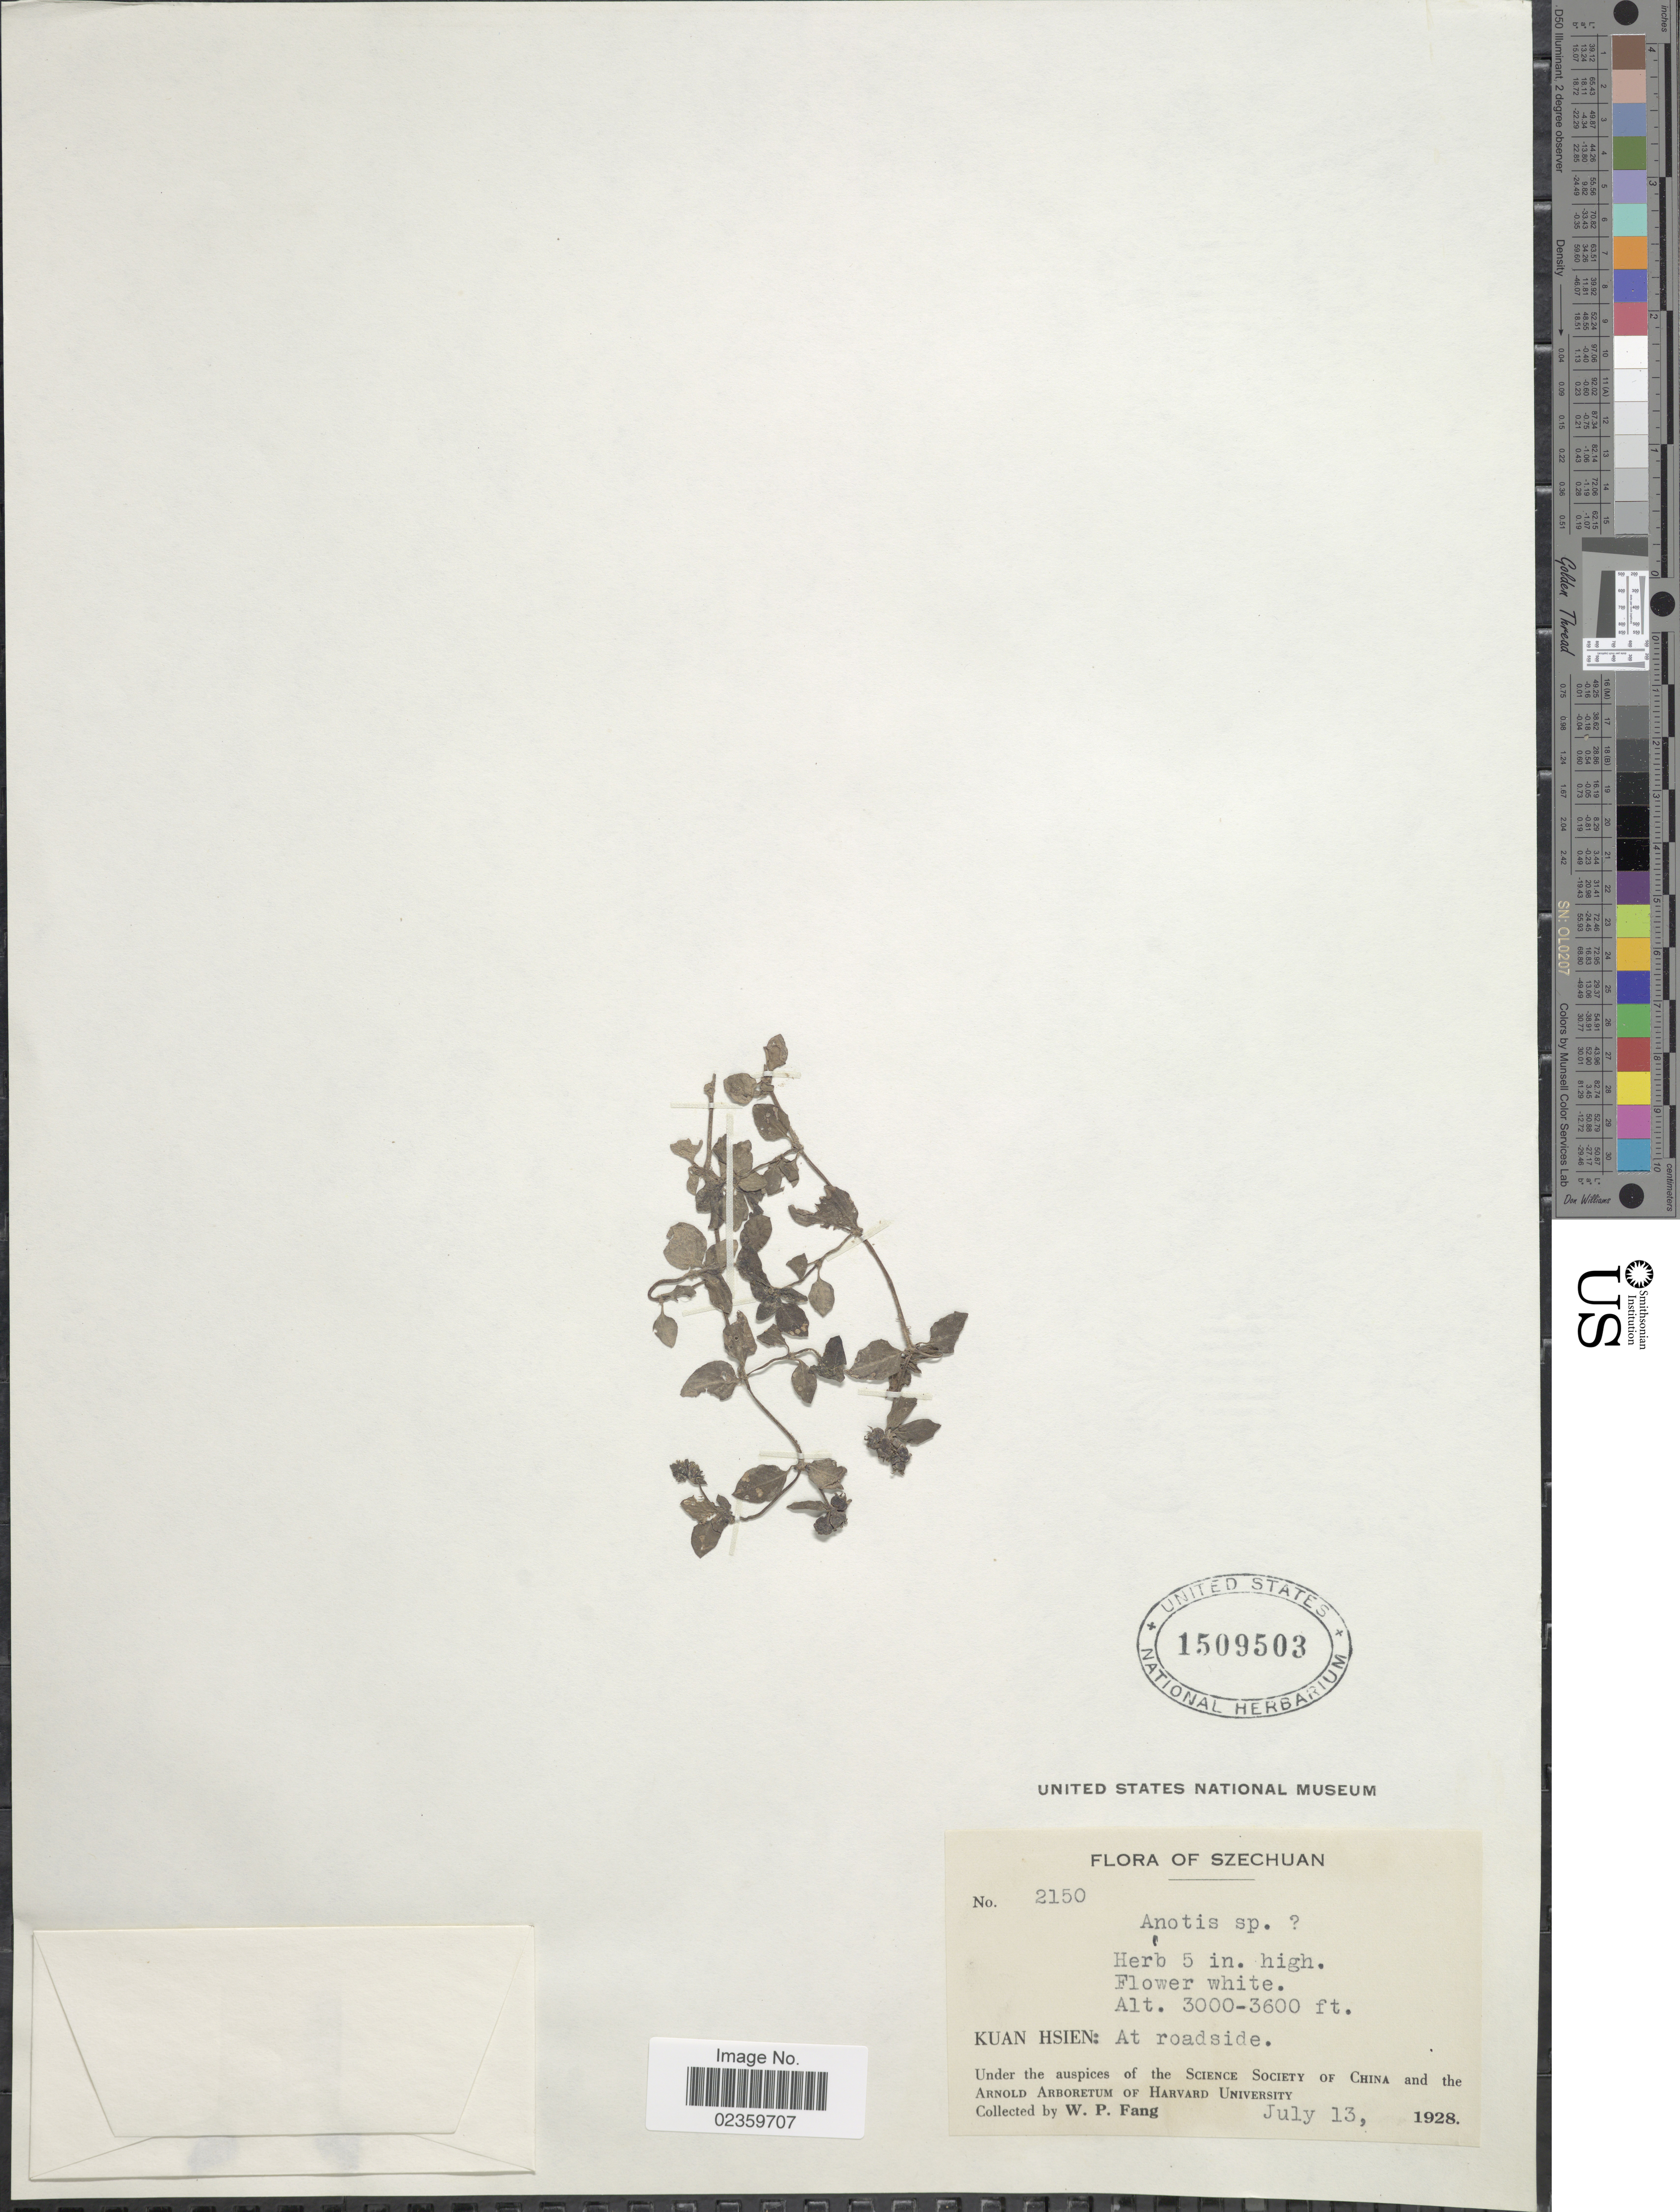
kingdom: Plantae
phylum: Tracheophyta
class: Magnoliopsida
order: Gentianales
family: Rubiaceae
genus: Neanotis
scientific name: Neanotis sp.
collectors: W. P. Fang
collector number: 2150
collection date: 1928-07-13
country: China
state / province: Sichuan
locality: Szechuan, Kuan Hsien: At roadside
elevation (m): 914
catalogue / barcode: US 1509503